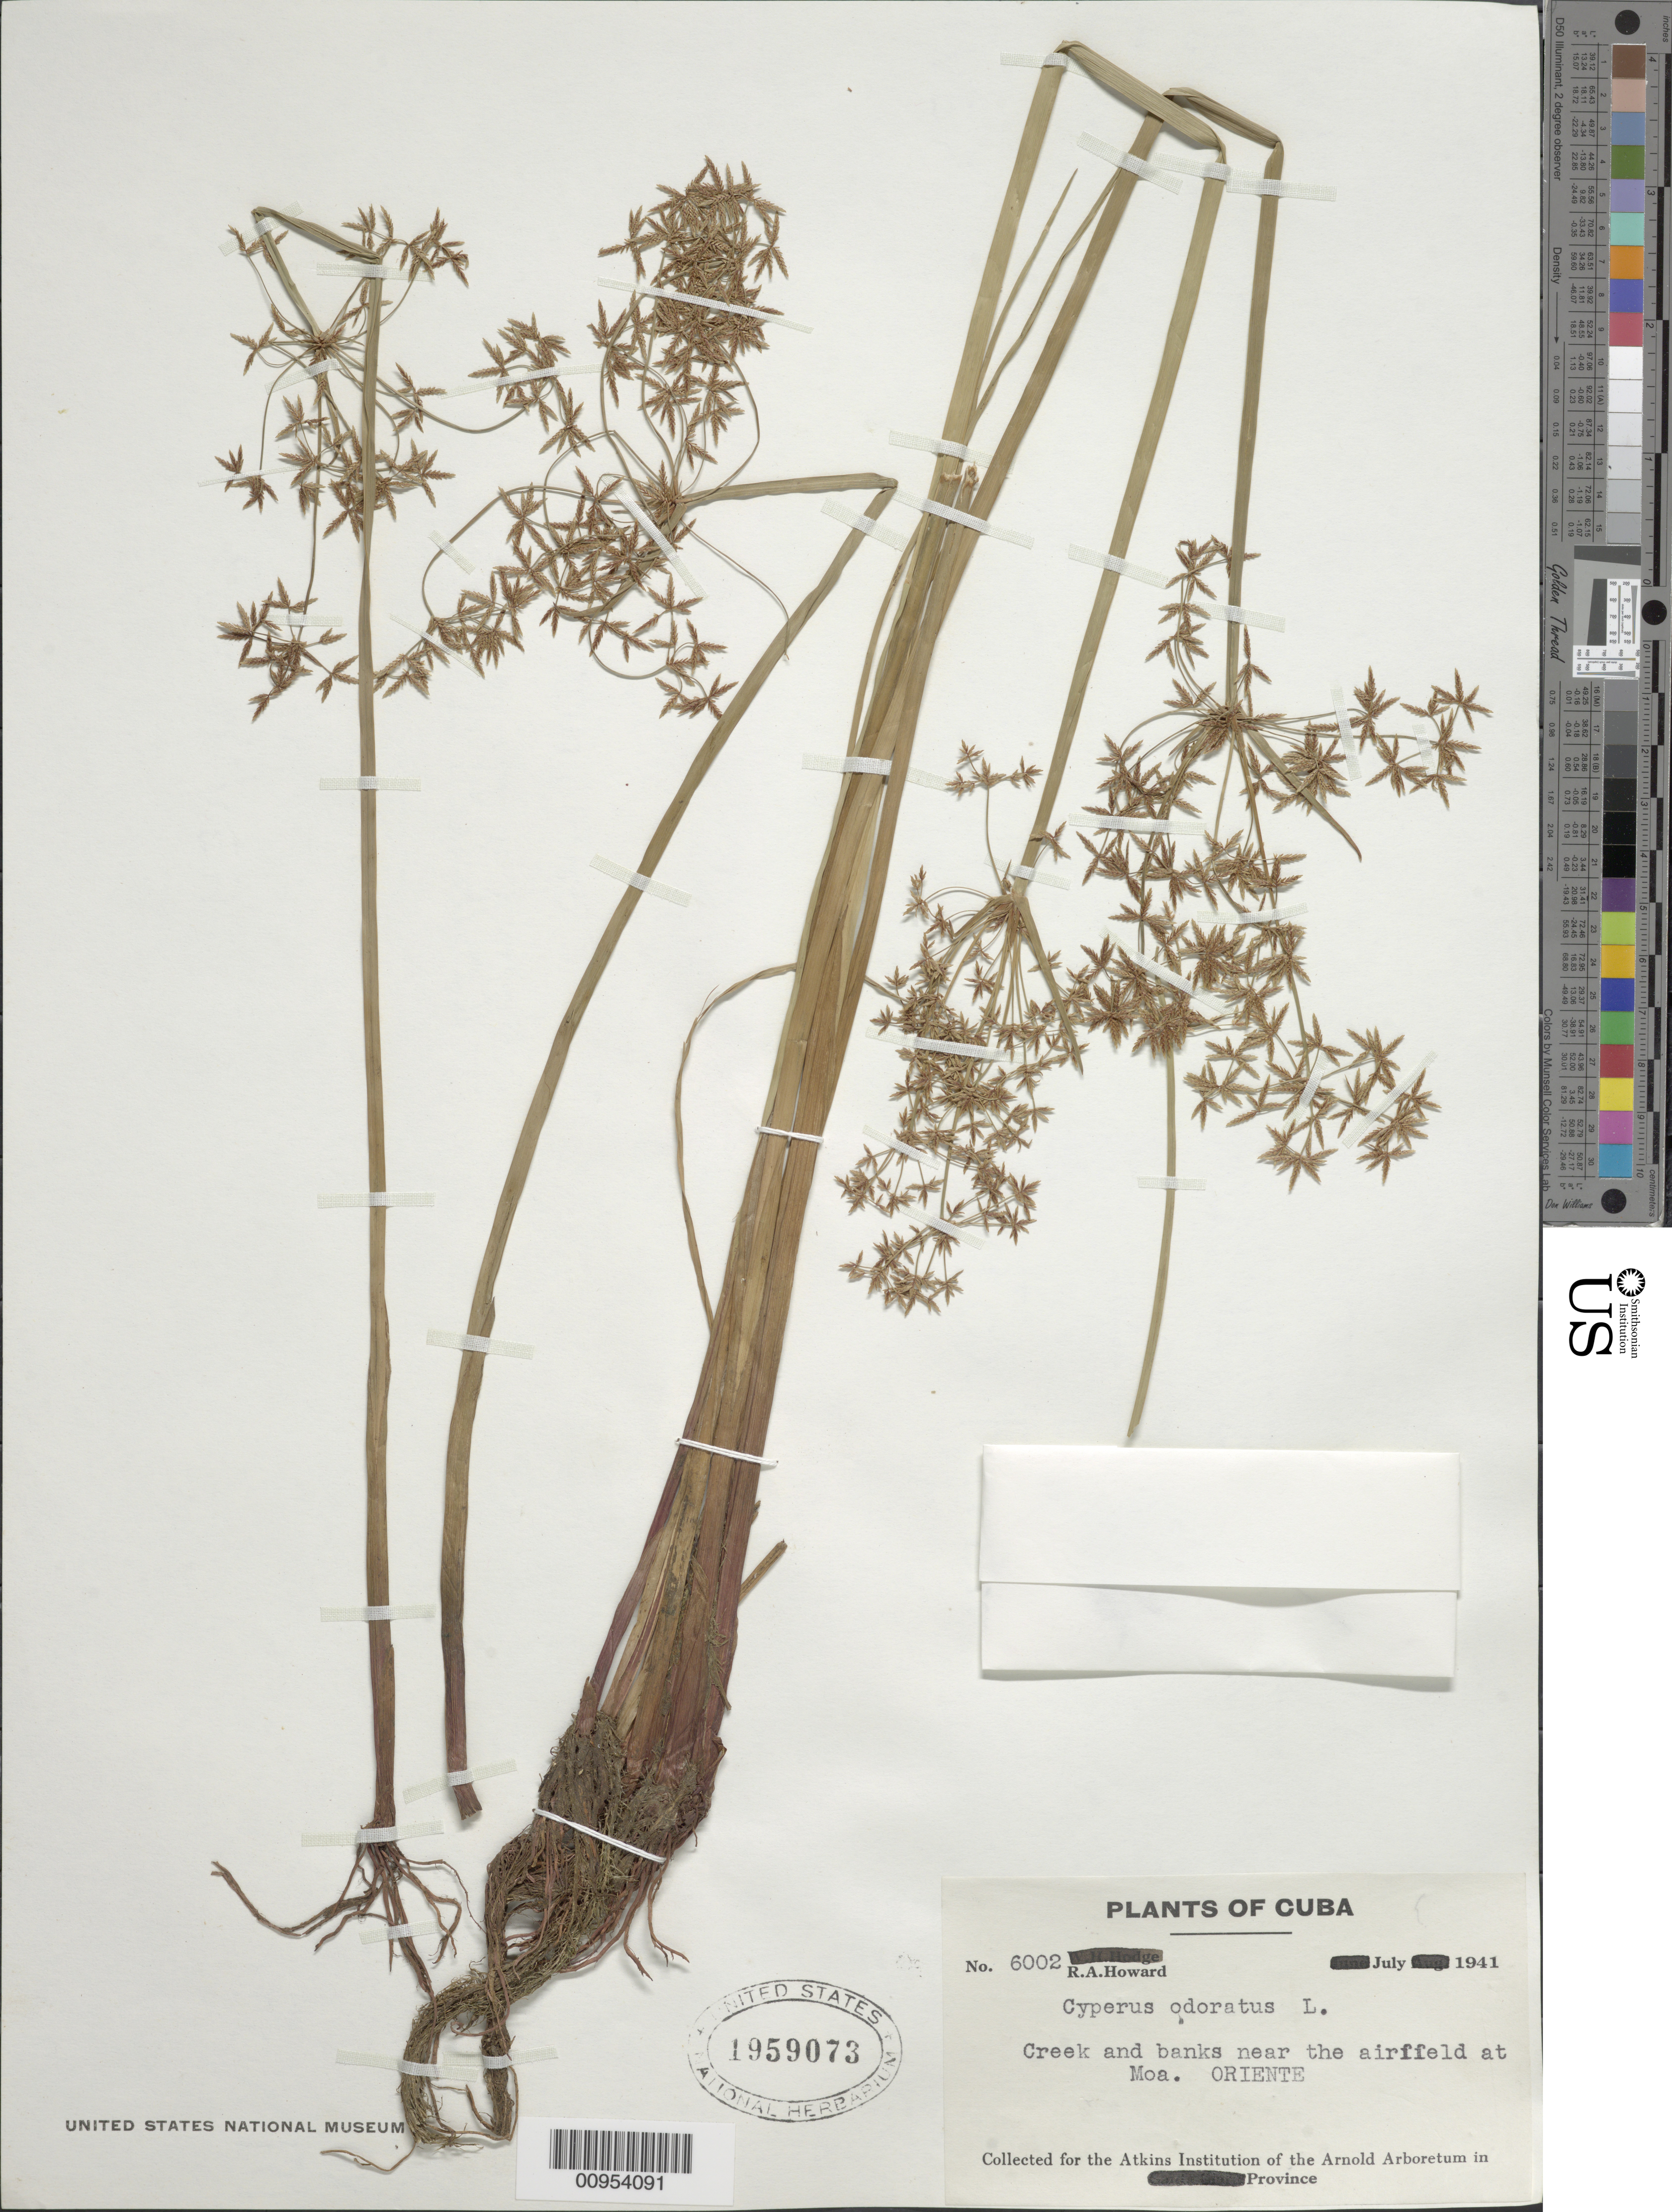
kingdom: Plantae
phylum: Tracheophyta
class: Liliopsida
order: Poales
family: Cyperaceae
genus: Cyperus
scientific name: Cyperus haspan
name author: L.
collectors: R. A. Howard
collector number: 6002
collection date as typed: Jul 1941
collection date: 1941-07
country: Cuba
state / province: Holguín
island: Cuba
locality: Creek and banks near the airfield at Moa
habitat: Creek and banks near the airfield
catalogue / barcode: US 1959073